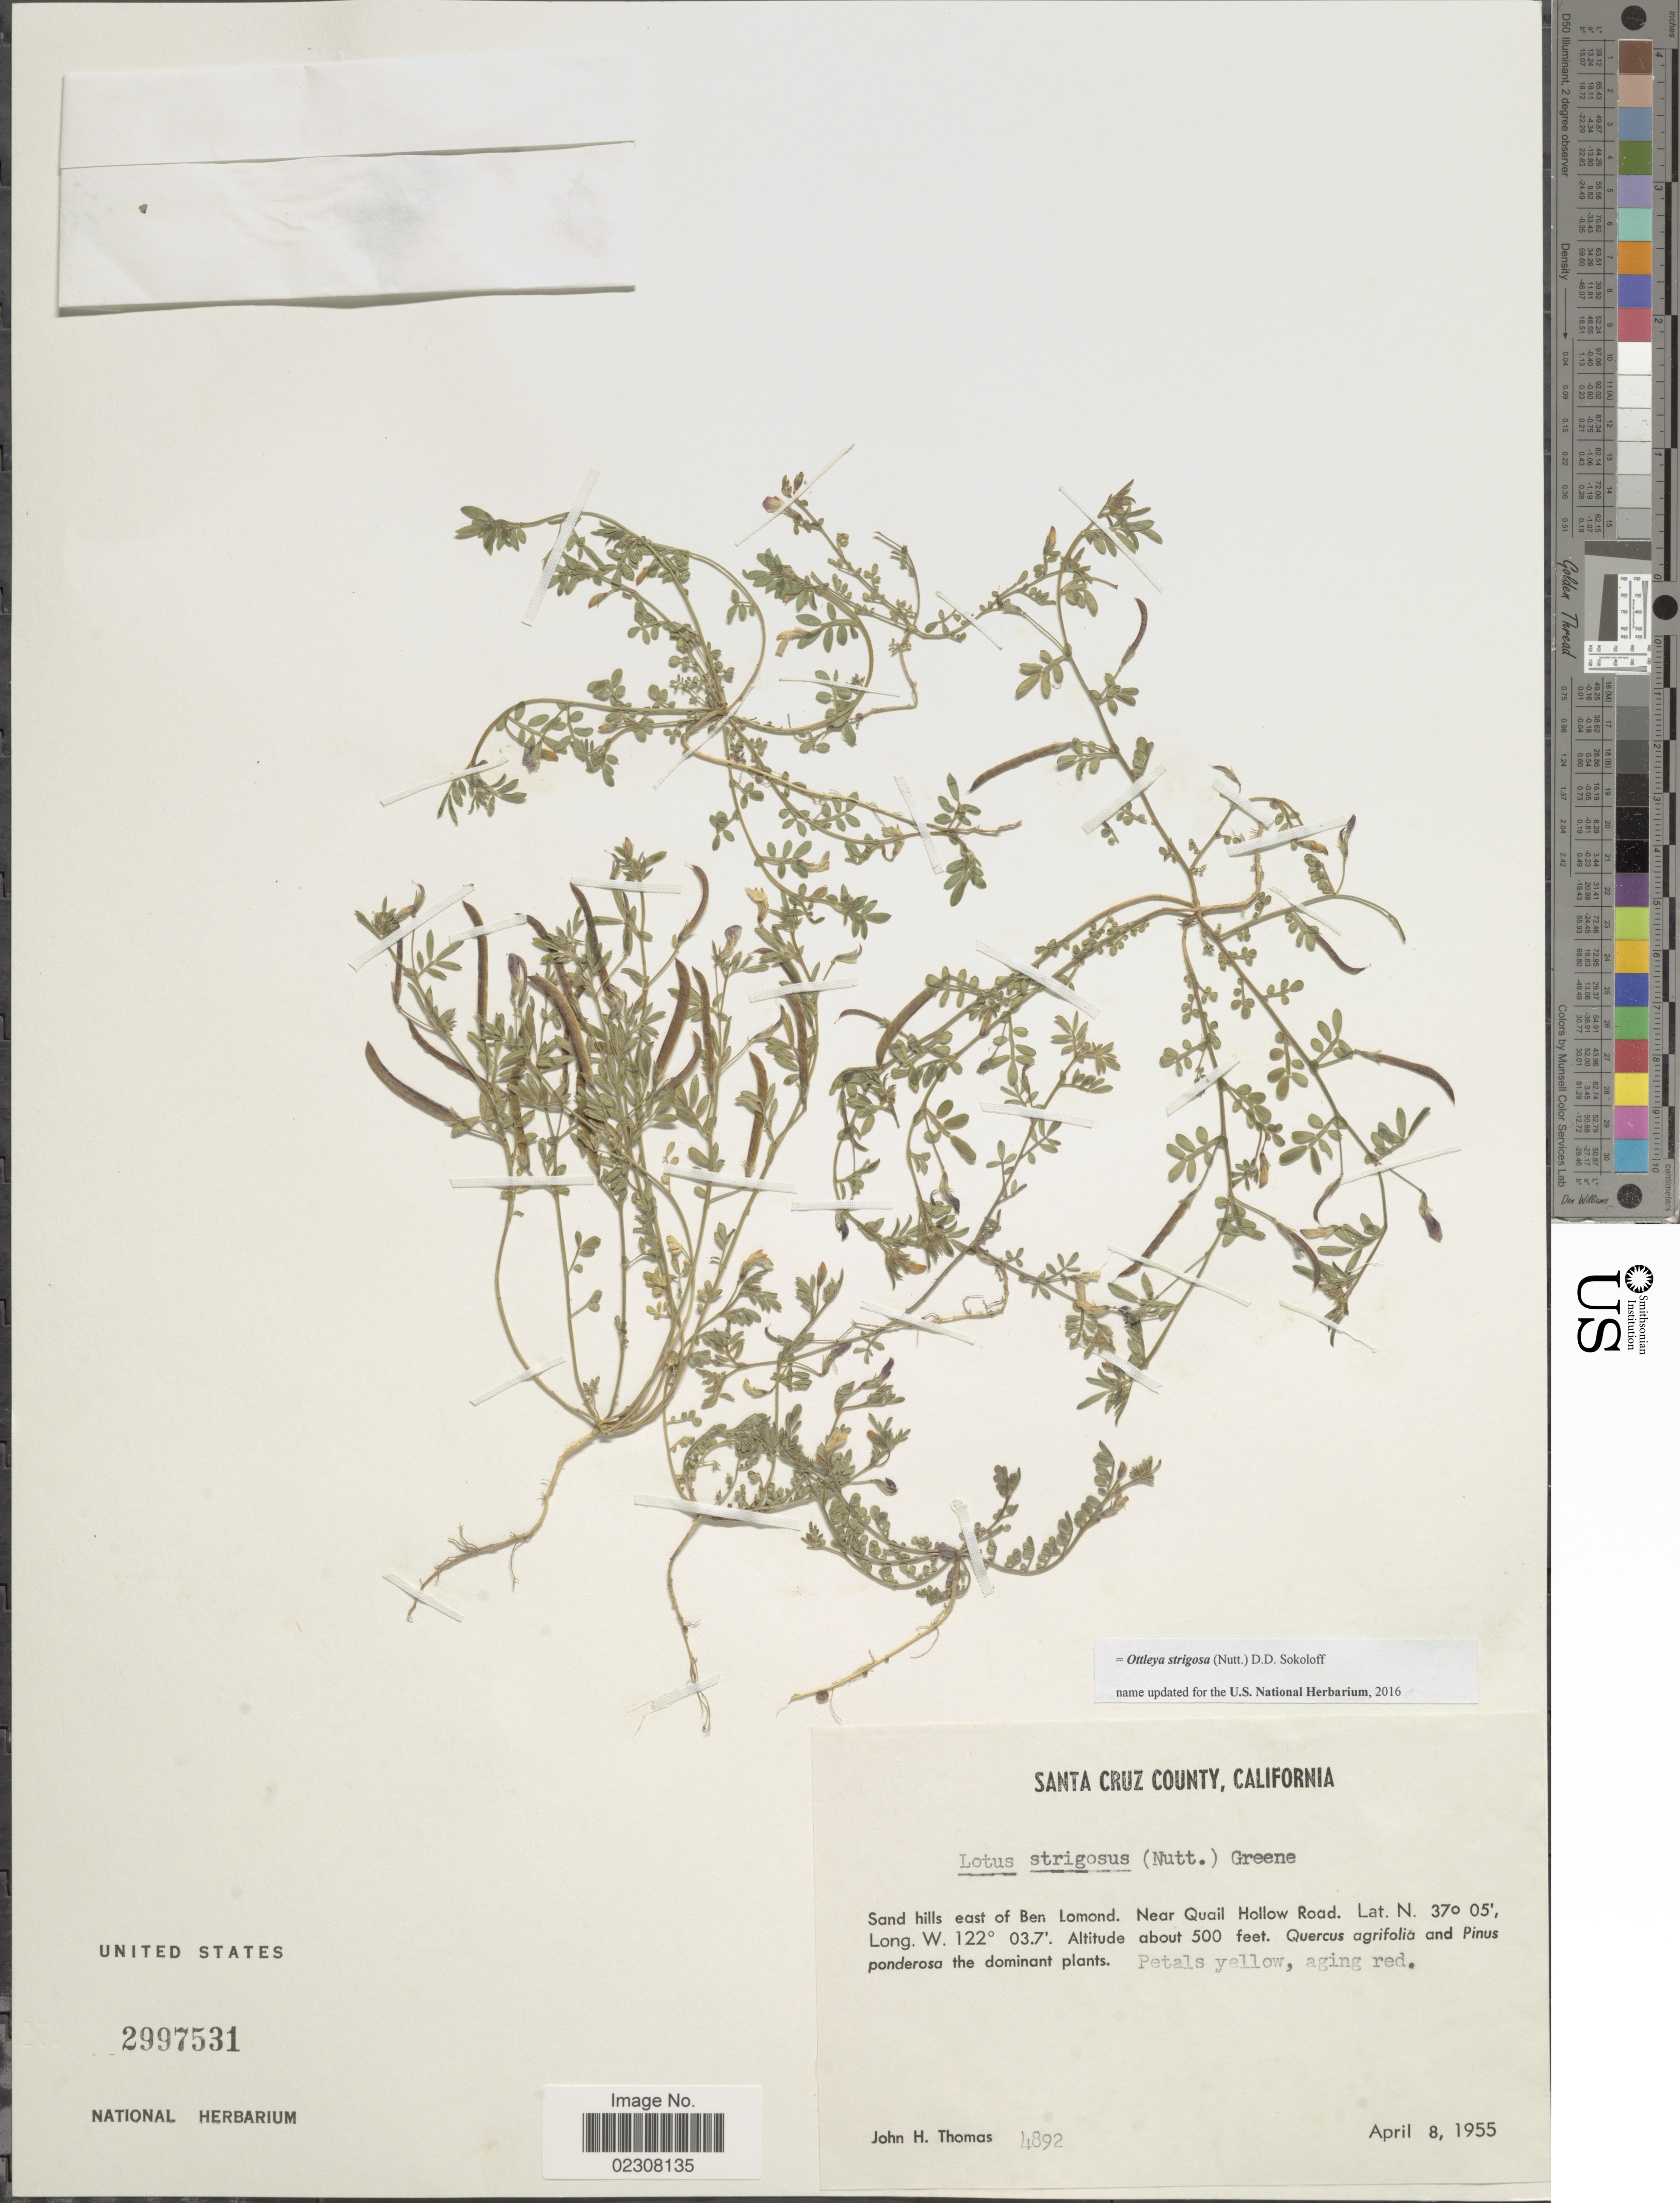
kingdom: Plantae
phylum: Tracheophyta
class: Magnoliopsida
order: Fabales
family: Fabaceae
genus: Ottleya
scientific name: Ottleya strigosa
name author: (Nutt.) D.D. Sokoloff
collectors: J. H. Thomas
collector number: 4892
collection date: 1955-04-08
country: United States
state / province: California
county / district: Santa Cruz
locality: Santa Cruz County, Sand hills east of Ben Lamond. Near Quaill Hollow Road.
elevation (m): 152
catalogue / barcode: US 2997531